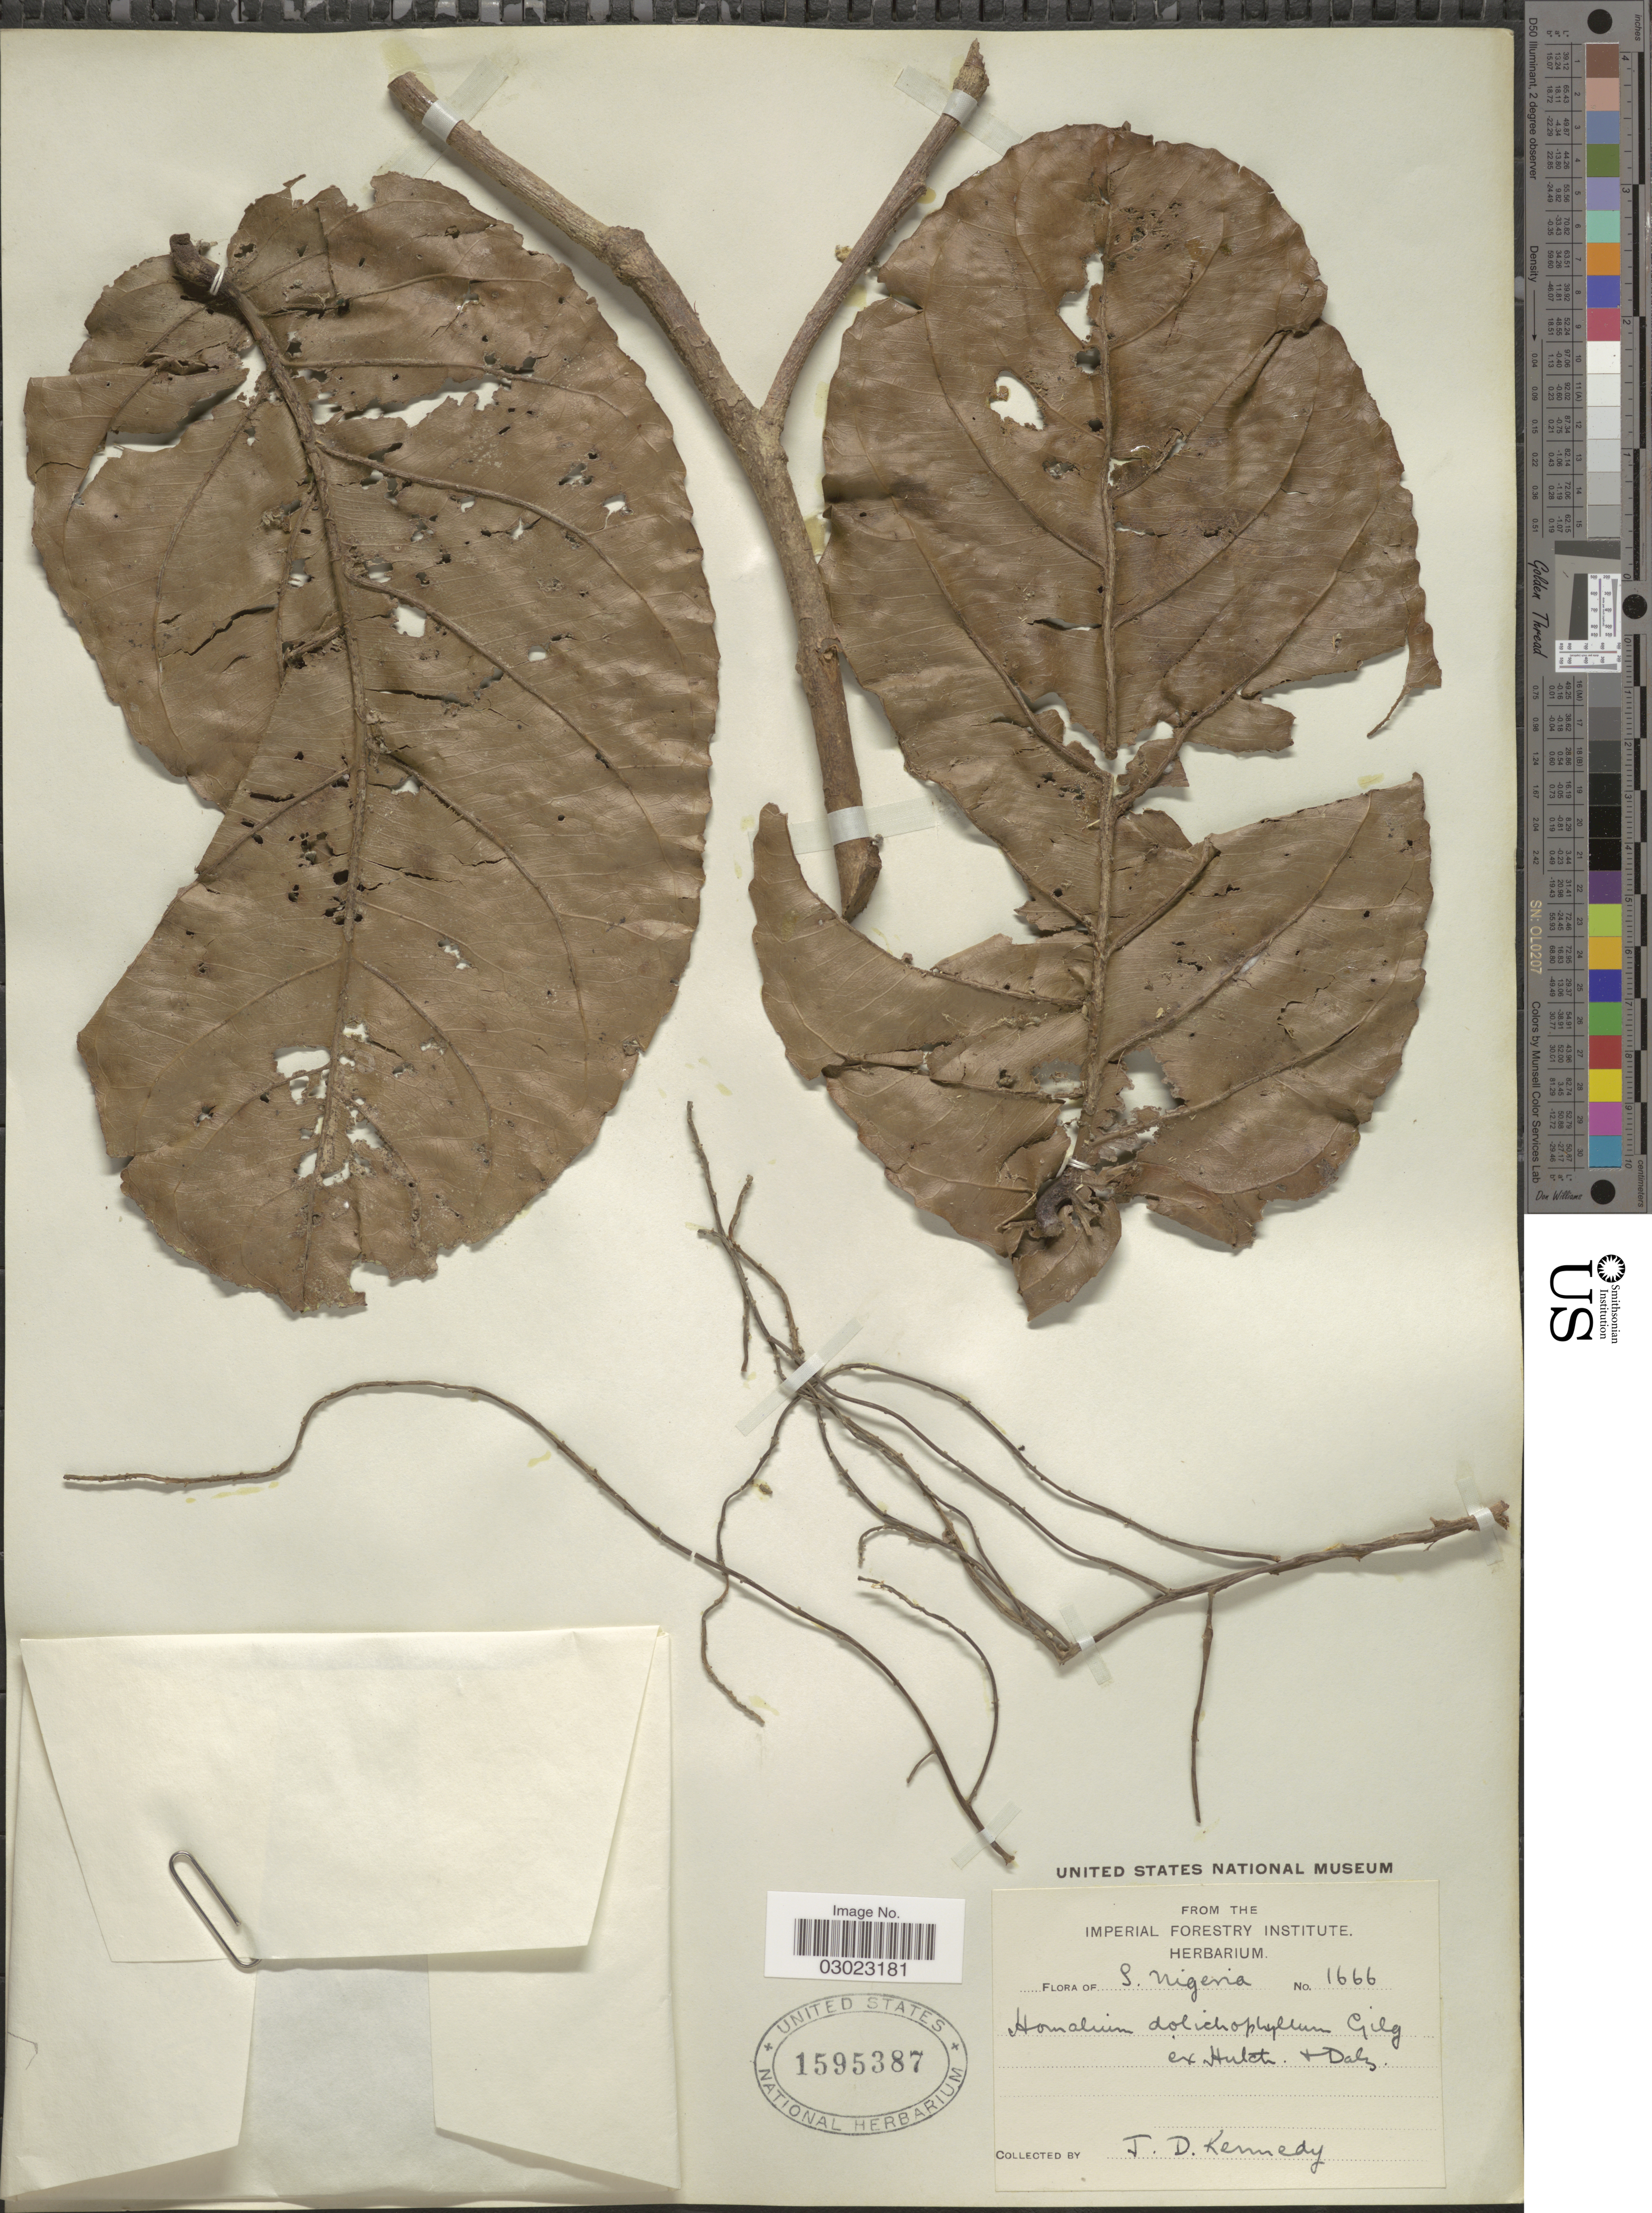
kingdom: Plantae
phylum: Tracheophyta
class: Magnoliopsida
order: Malpighiales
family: Salicaceae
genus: Homalium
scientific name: Homalium dolichophyllum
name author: Gilg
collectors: J. D. Kennedy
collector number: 1666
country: Nigeria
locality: S. Nigeria.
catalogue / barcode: US 1595387